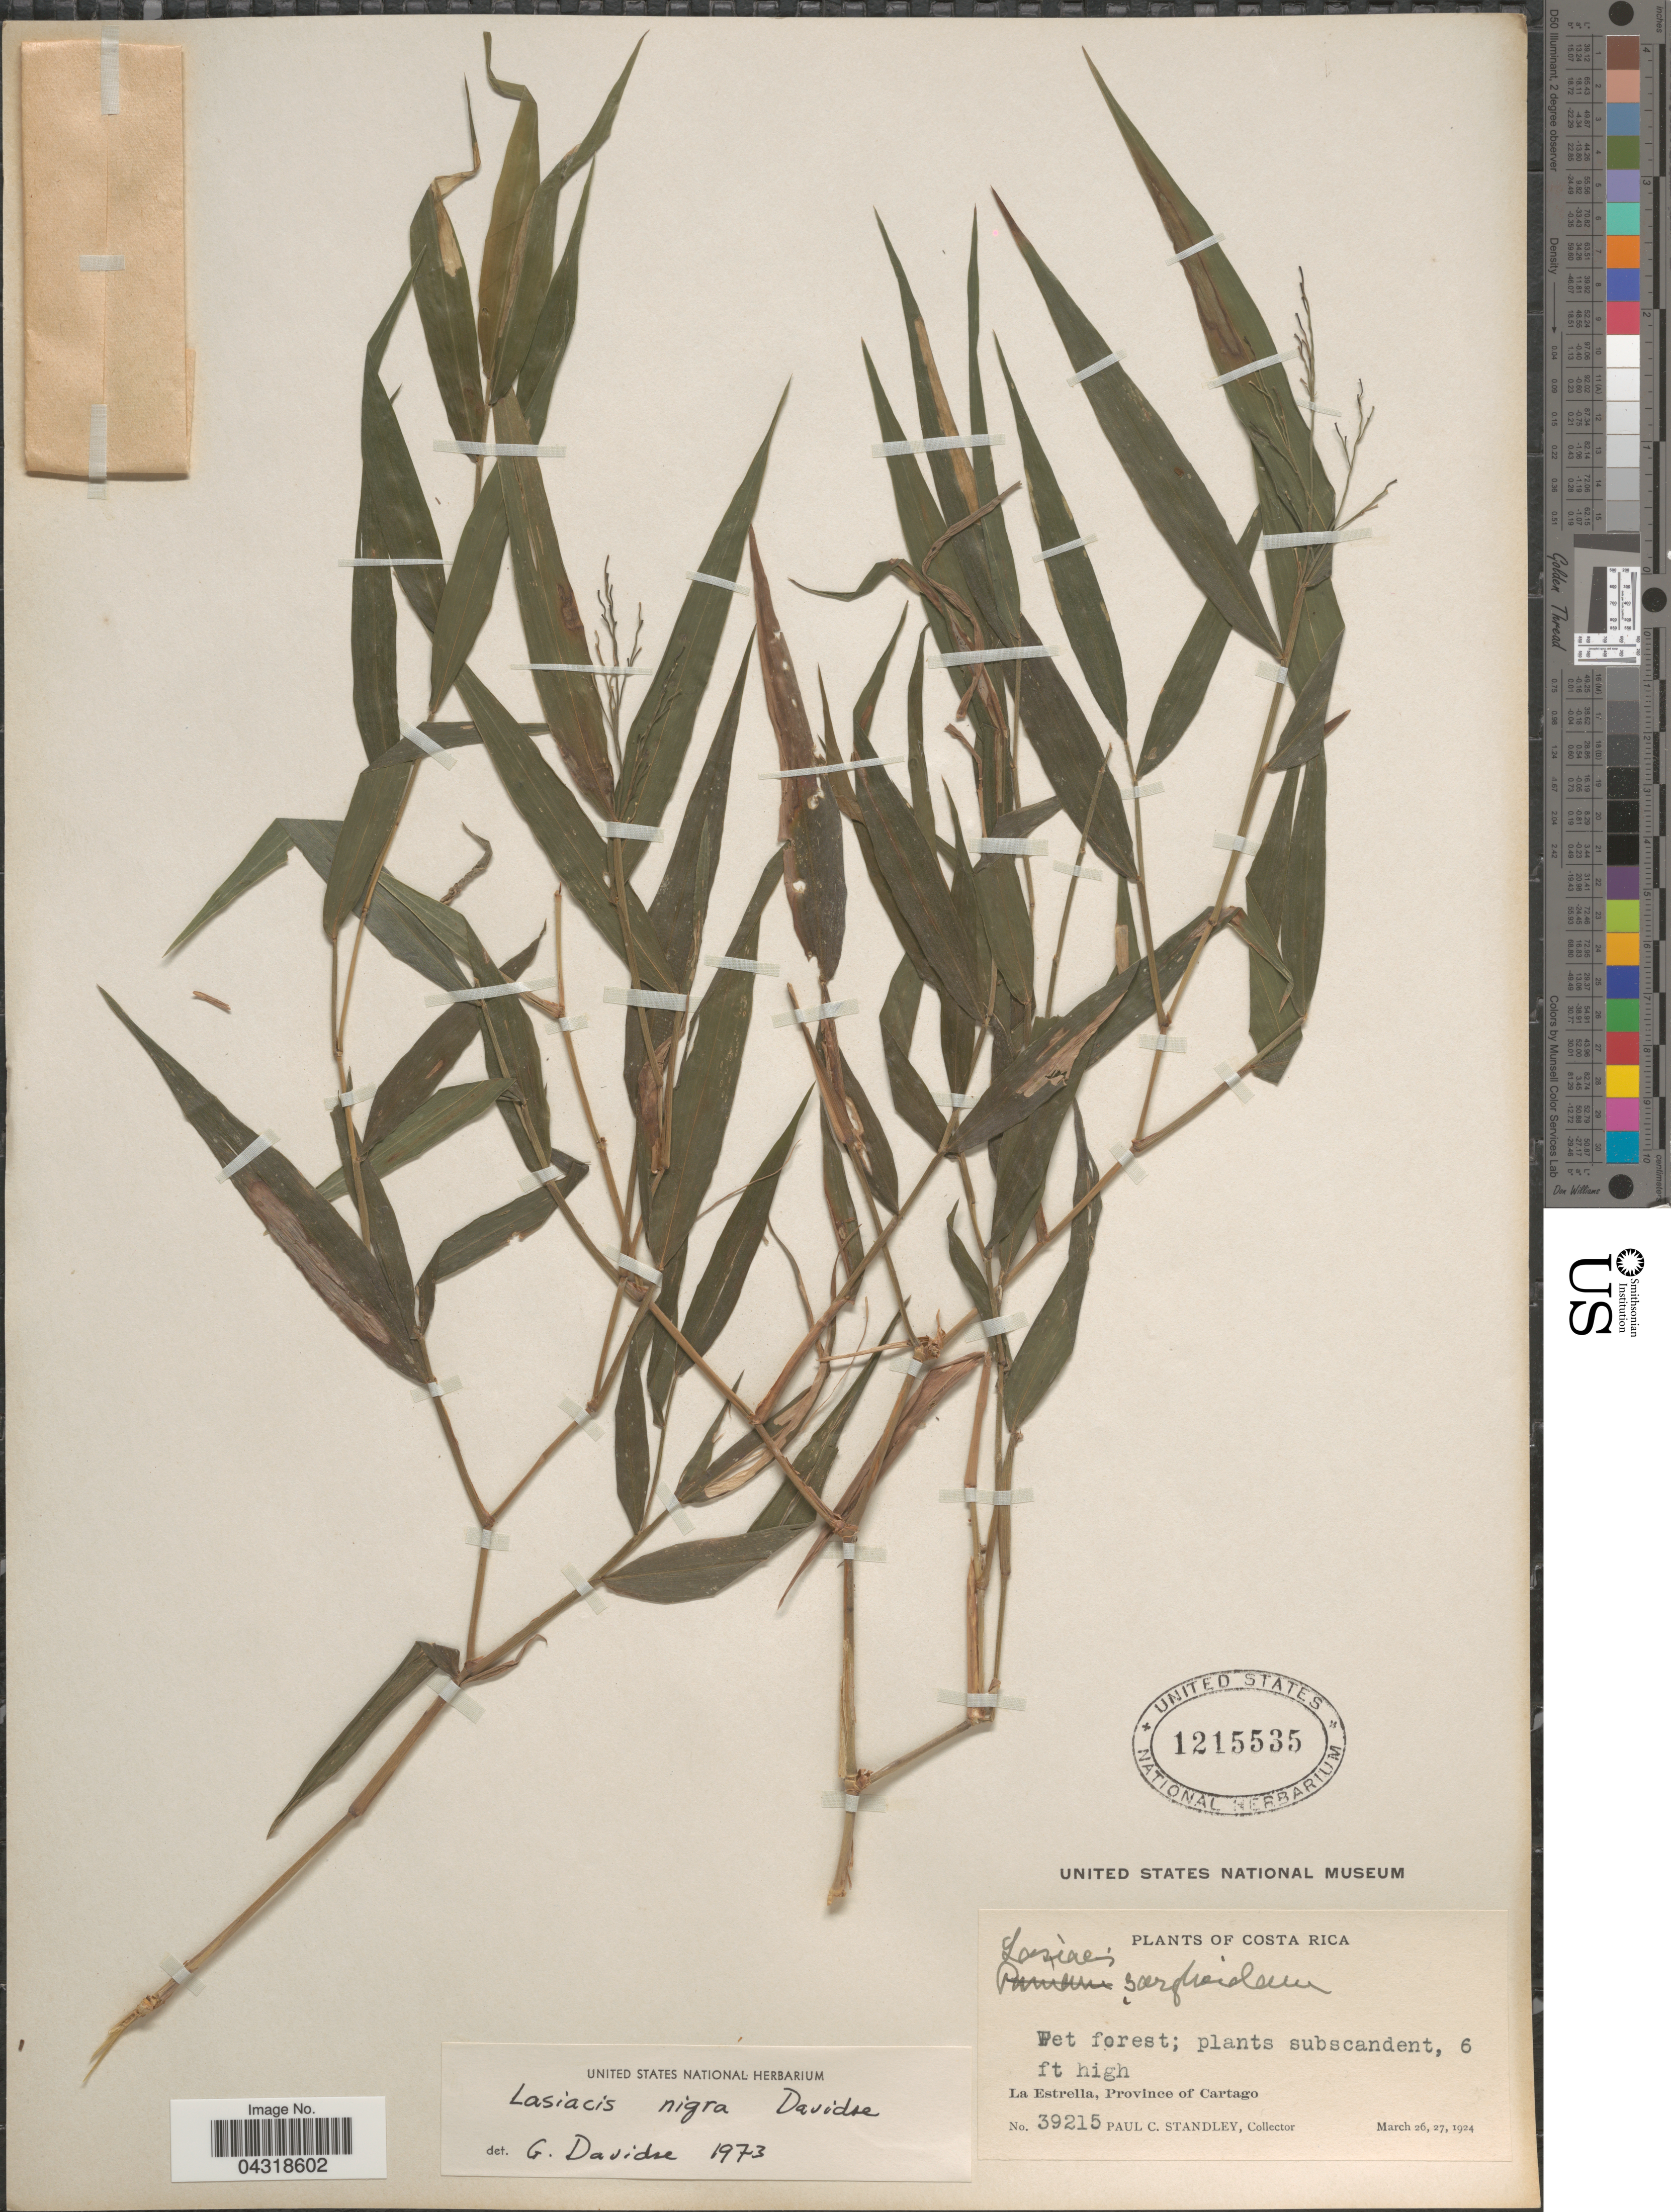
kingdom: Plantae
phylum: Tracheophyta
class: Liliopsida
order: Poales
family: Poaceae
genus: Lasiacis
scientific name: Lasiacis nigra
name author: Davidse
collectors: P. C. Standley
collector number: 39215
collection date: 1924-03-26/1924-03-27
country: Costa Rica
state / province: Cartago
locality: La Estrella.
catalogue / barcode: US 1215535